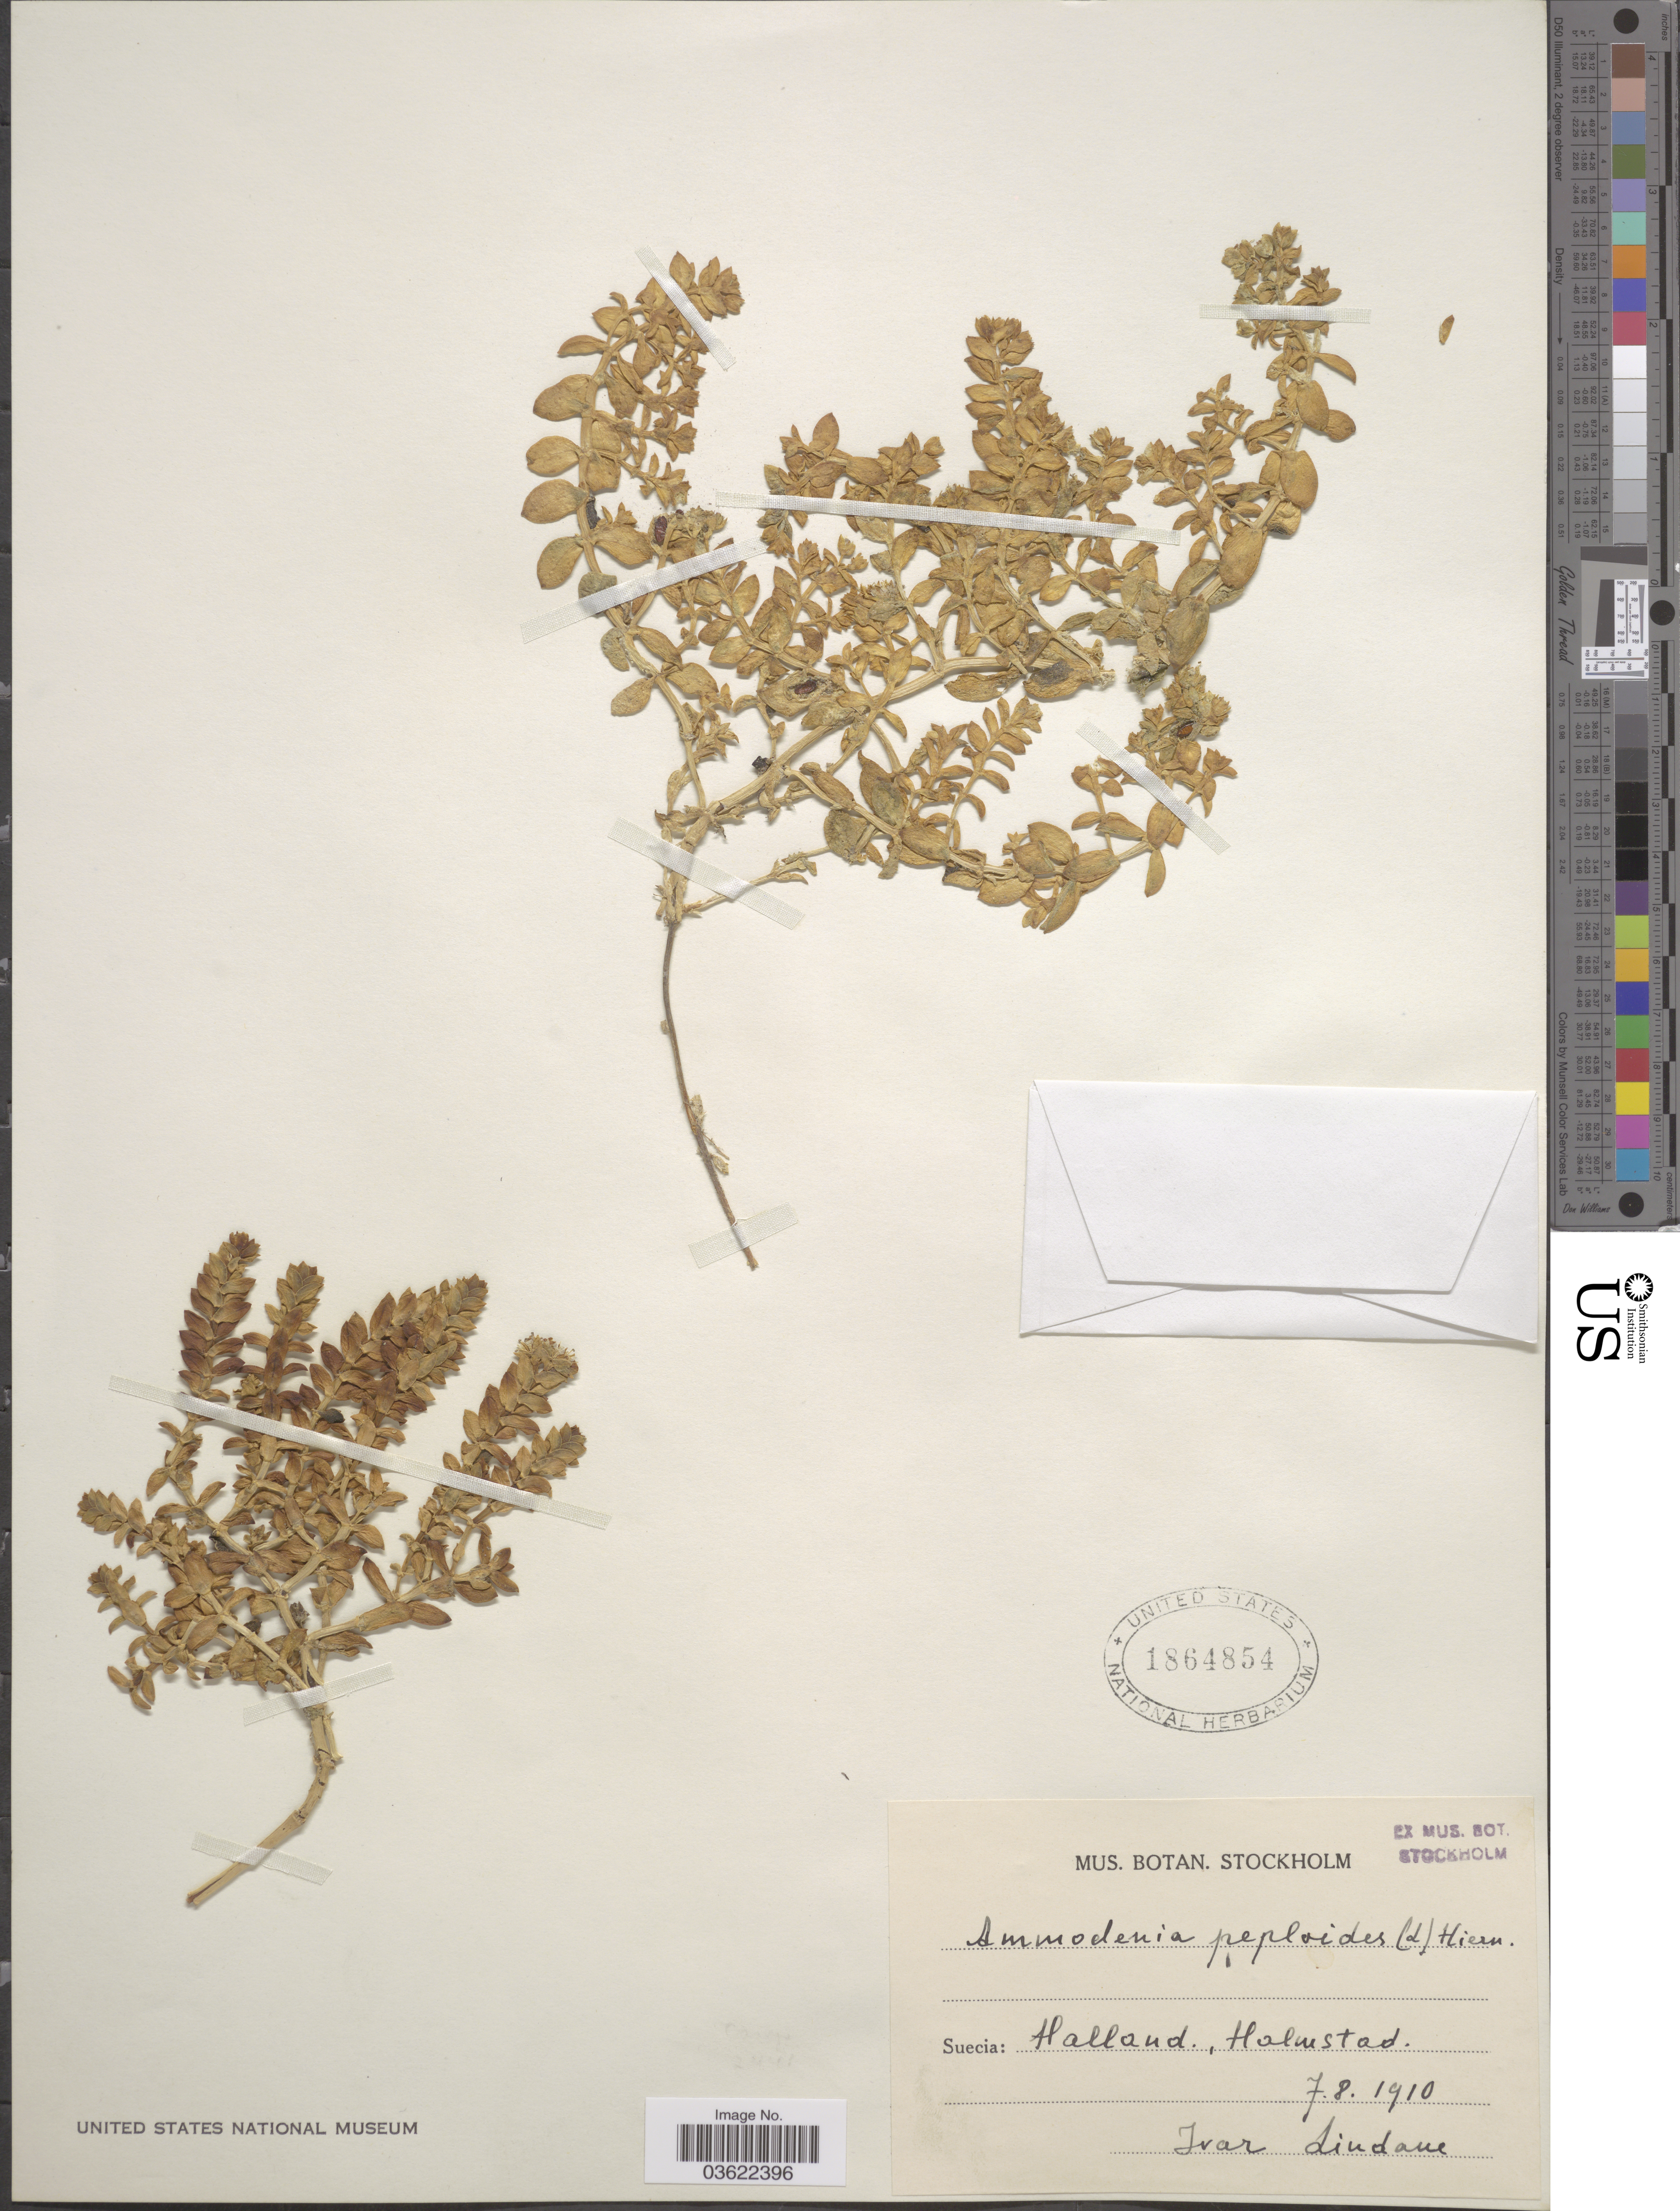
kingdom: Plantae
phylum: Tracheophyta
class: Magnoliopsida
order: Caryophyllales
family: Caryophyllaceae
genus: Arenaria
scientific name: Arenaria peploides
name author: L.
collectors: I. Lindahl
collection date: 1910-08-07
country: Sweden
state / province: Halland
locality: Suecia: Halland., Holmstad.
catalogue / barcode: US 1864854